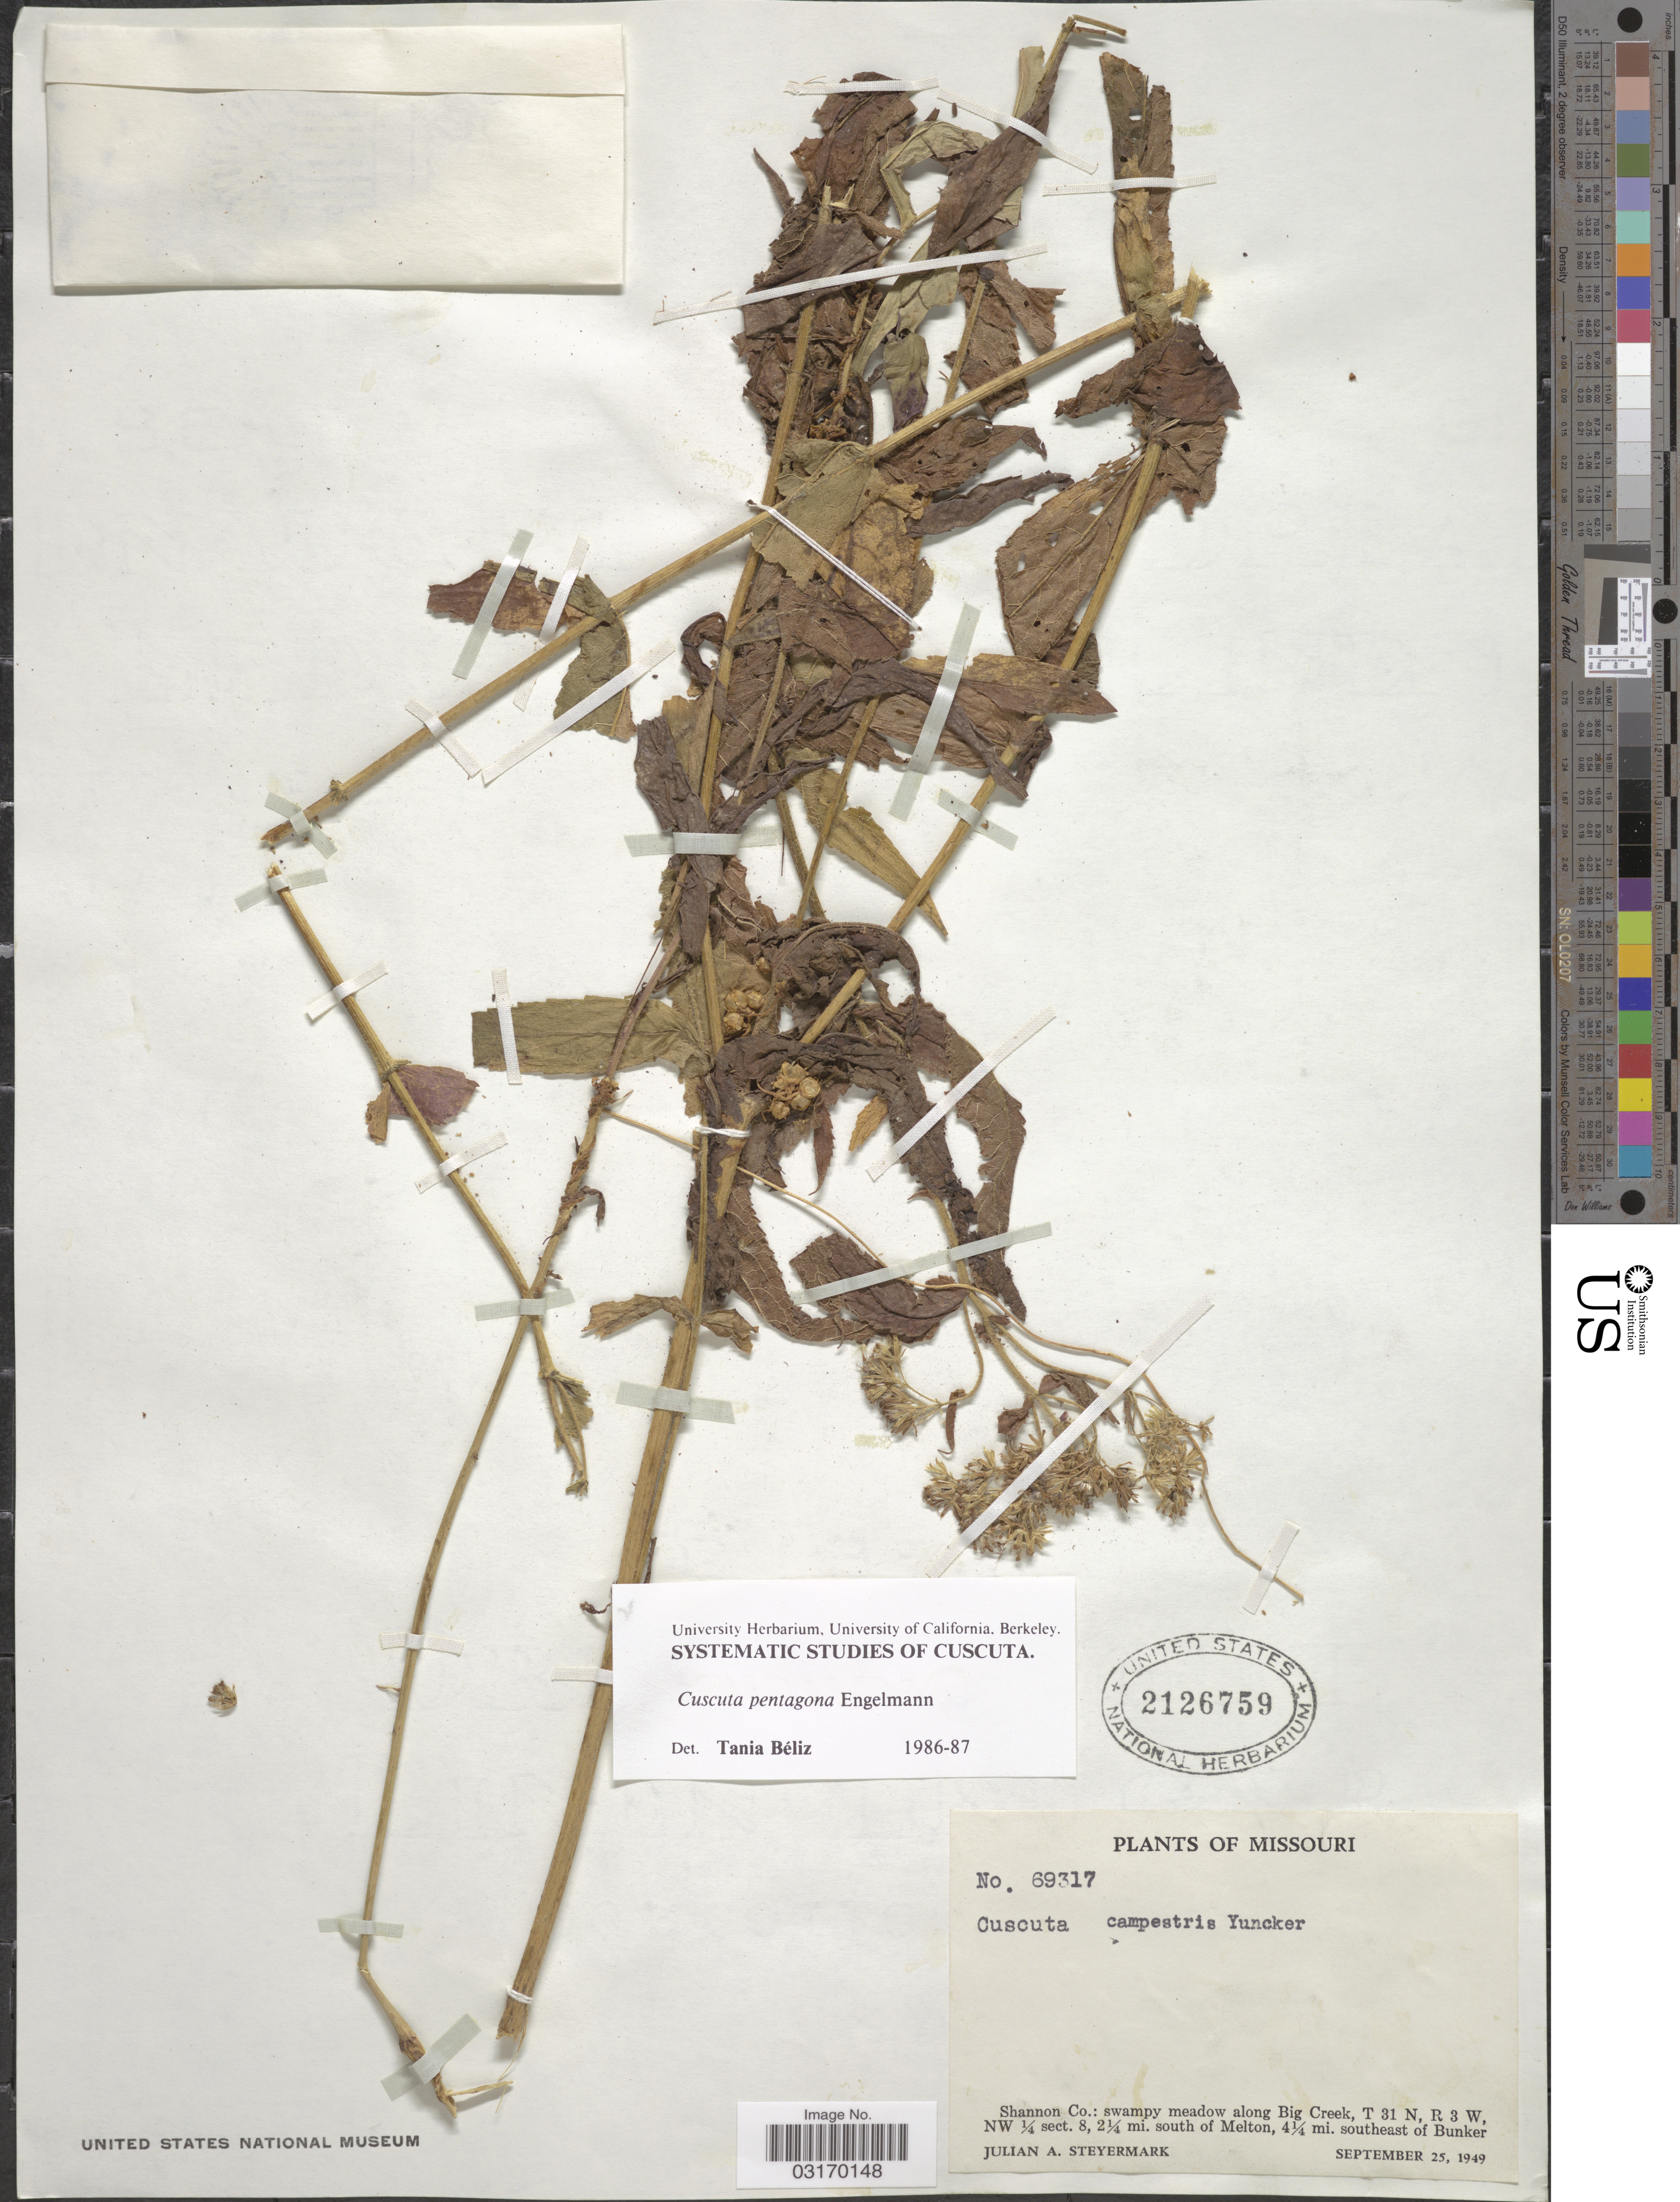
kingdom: Plantae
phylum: Tracheophyta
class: Magnoliopsida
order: Solanales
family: Convolvulaceae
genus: Cuscuta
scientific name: Cuscuta pentagona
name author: Engelm.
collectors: J. Steyermark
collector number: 69317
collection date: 1949-09-25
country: United States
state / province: Missouri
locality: Shannon Co.: swampy meadow along Big Creek, T 31 N, R 3 W, NW 1/4 sect. 8, 2 1/4 mi. south of Melton, 4 1/4 mi. southeast of Bunker.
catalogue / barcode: US 2126759